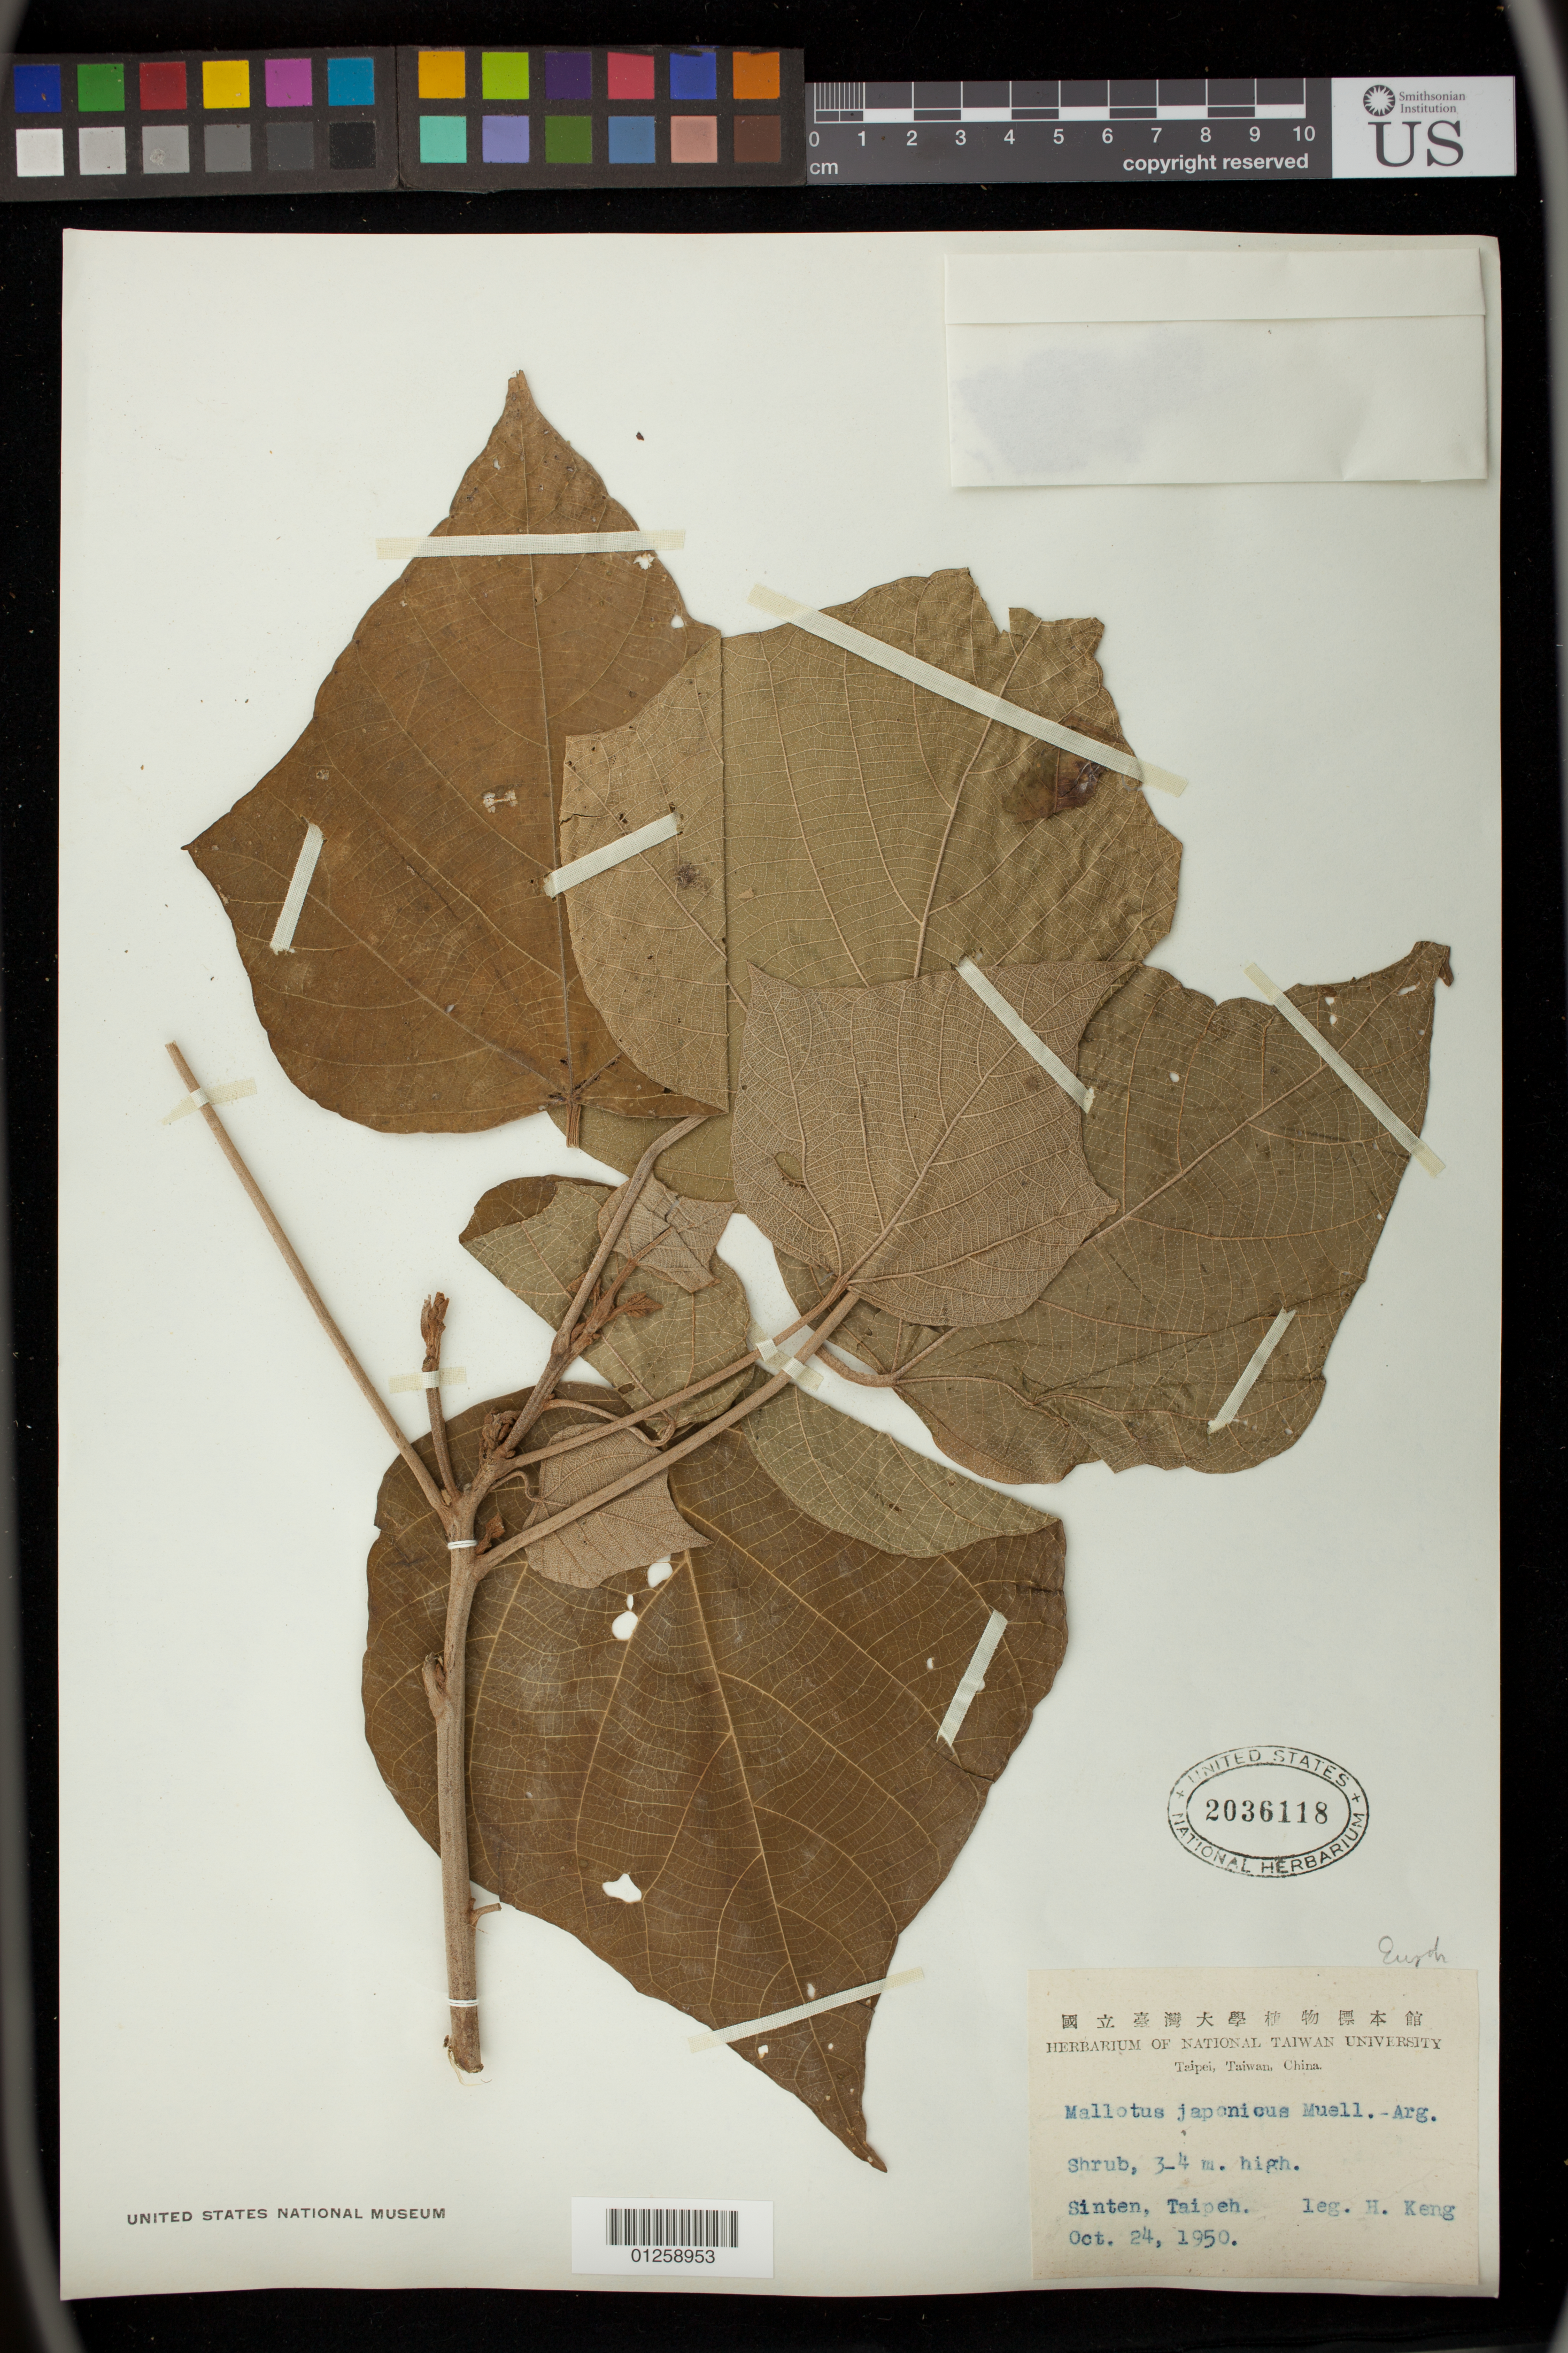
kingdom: Plantae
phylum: Tracheophyta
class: Magnoliopsida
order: Malpighiales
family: Euphorbiaceae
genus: Mallotus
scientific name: Mallotus japonicus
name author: (Spreng.) Müll. Arg.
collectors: H. Keng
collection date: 1950-10-24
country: Taiwan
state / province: Taipei City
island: Taiwan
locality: Sinten, Taipei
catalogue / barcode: US 2036118